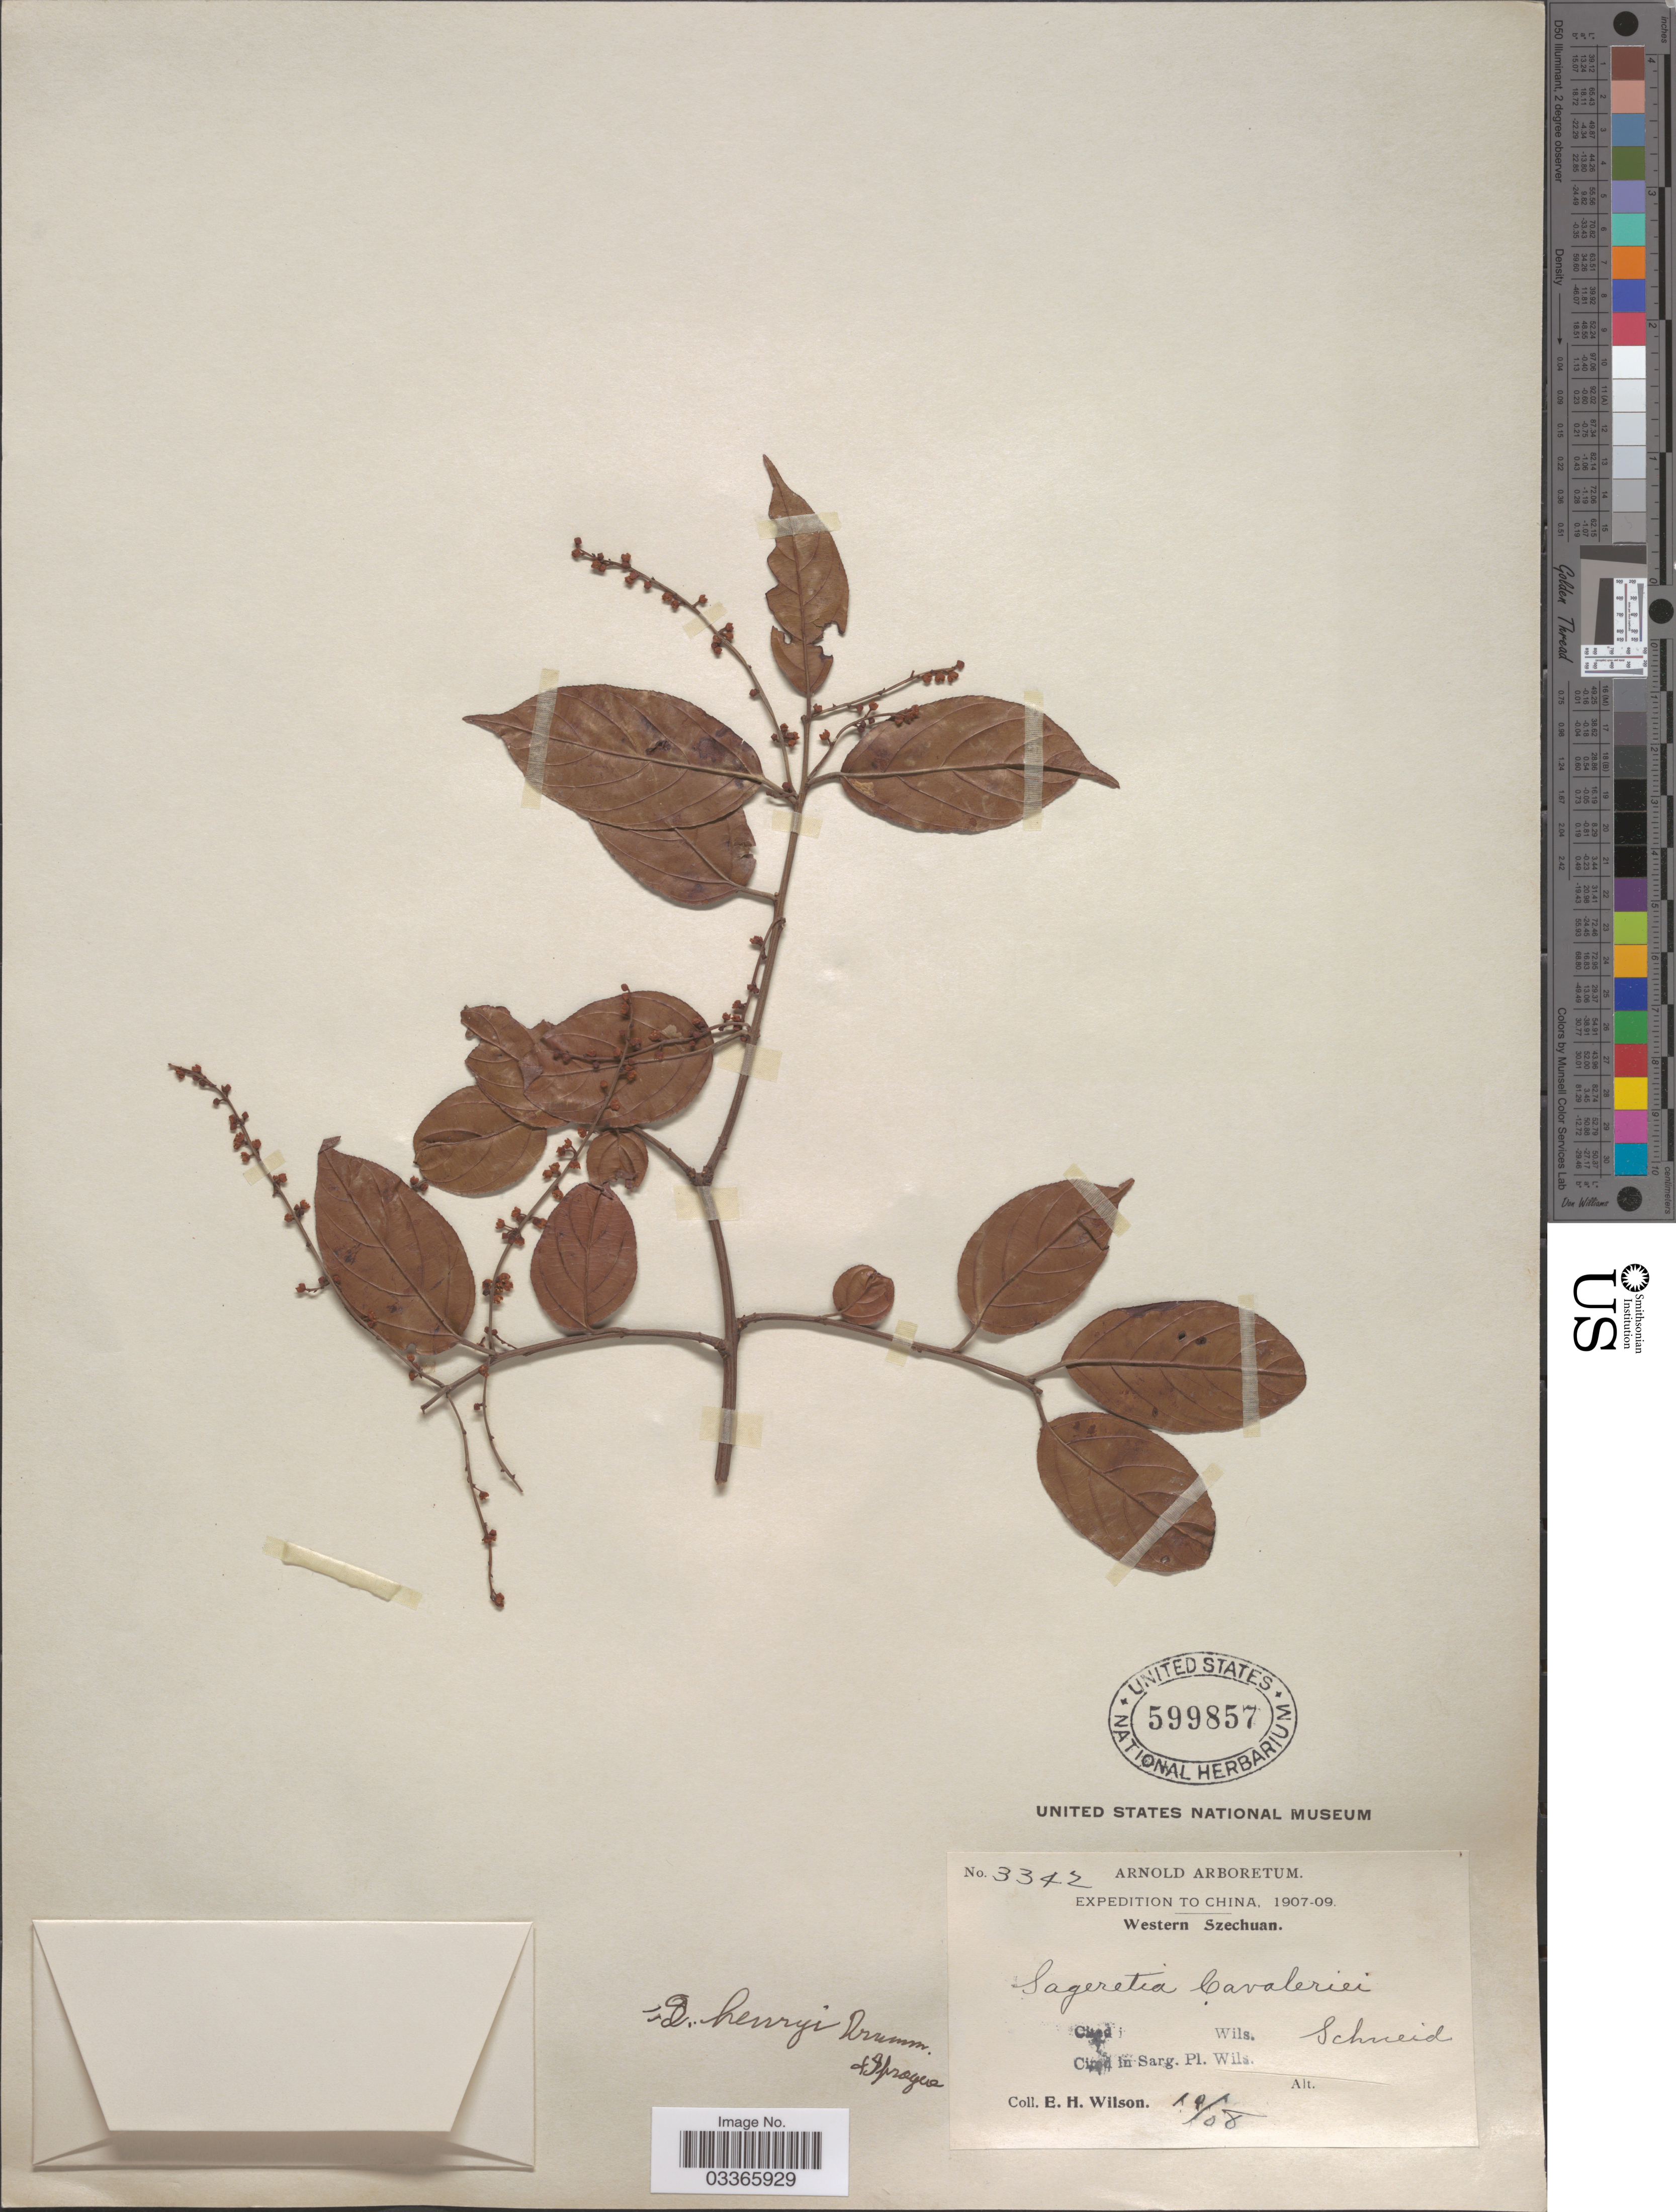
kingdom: Plantae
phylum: Tracheophyta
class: Magnoliopsida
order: Rosales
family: Rhamnaceae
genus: Sageretia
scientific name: Sageretia henryi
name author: J.R. Drumm. & C. Sprague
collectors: E. Wilson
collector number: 3342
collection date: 1908-10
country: China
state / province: Sichuan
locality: Western Szechuan.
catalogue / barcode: US 599857